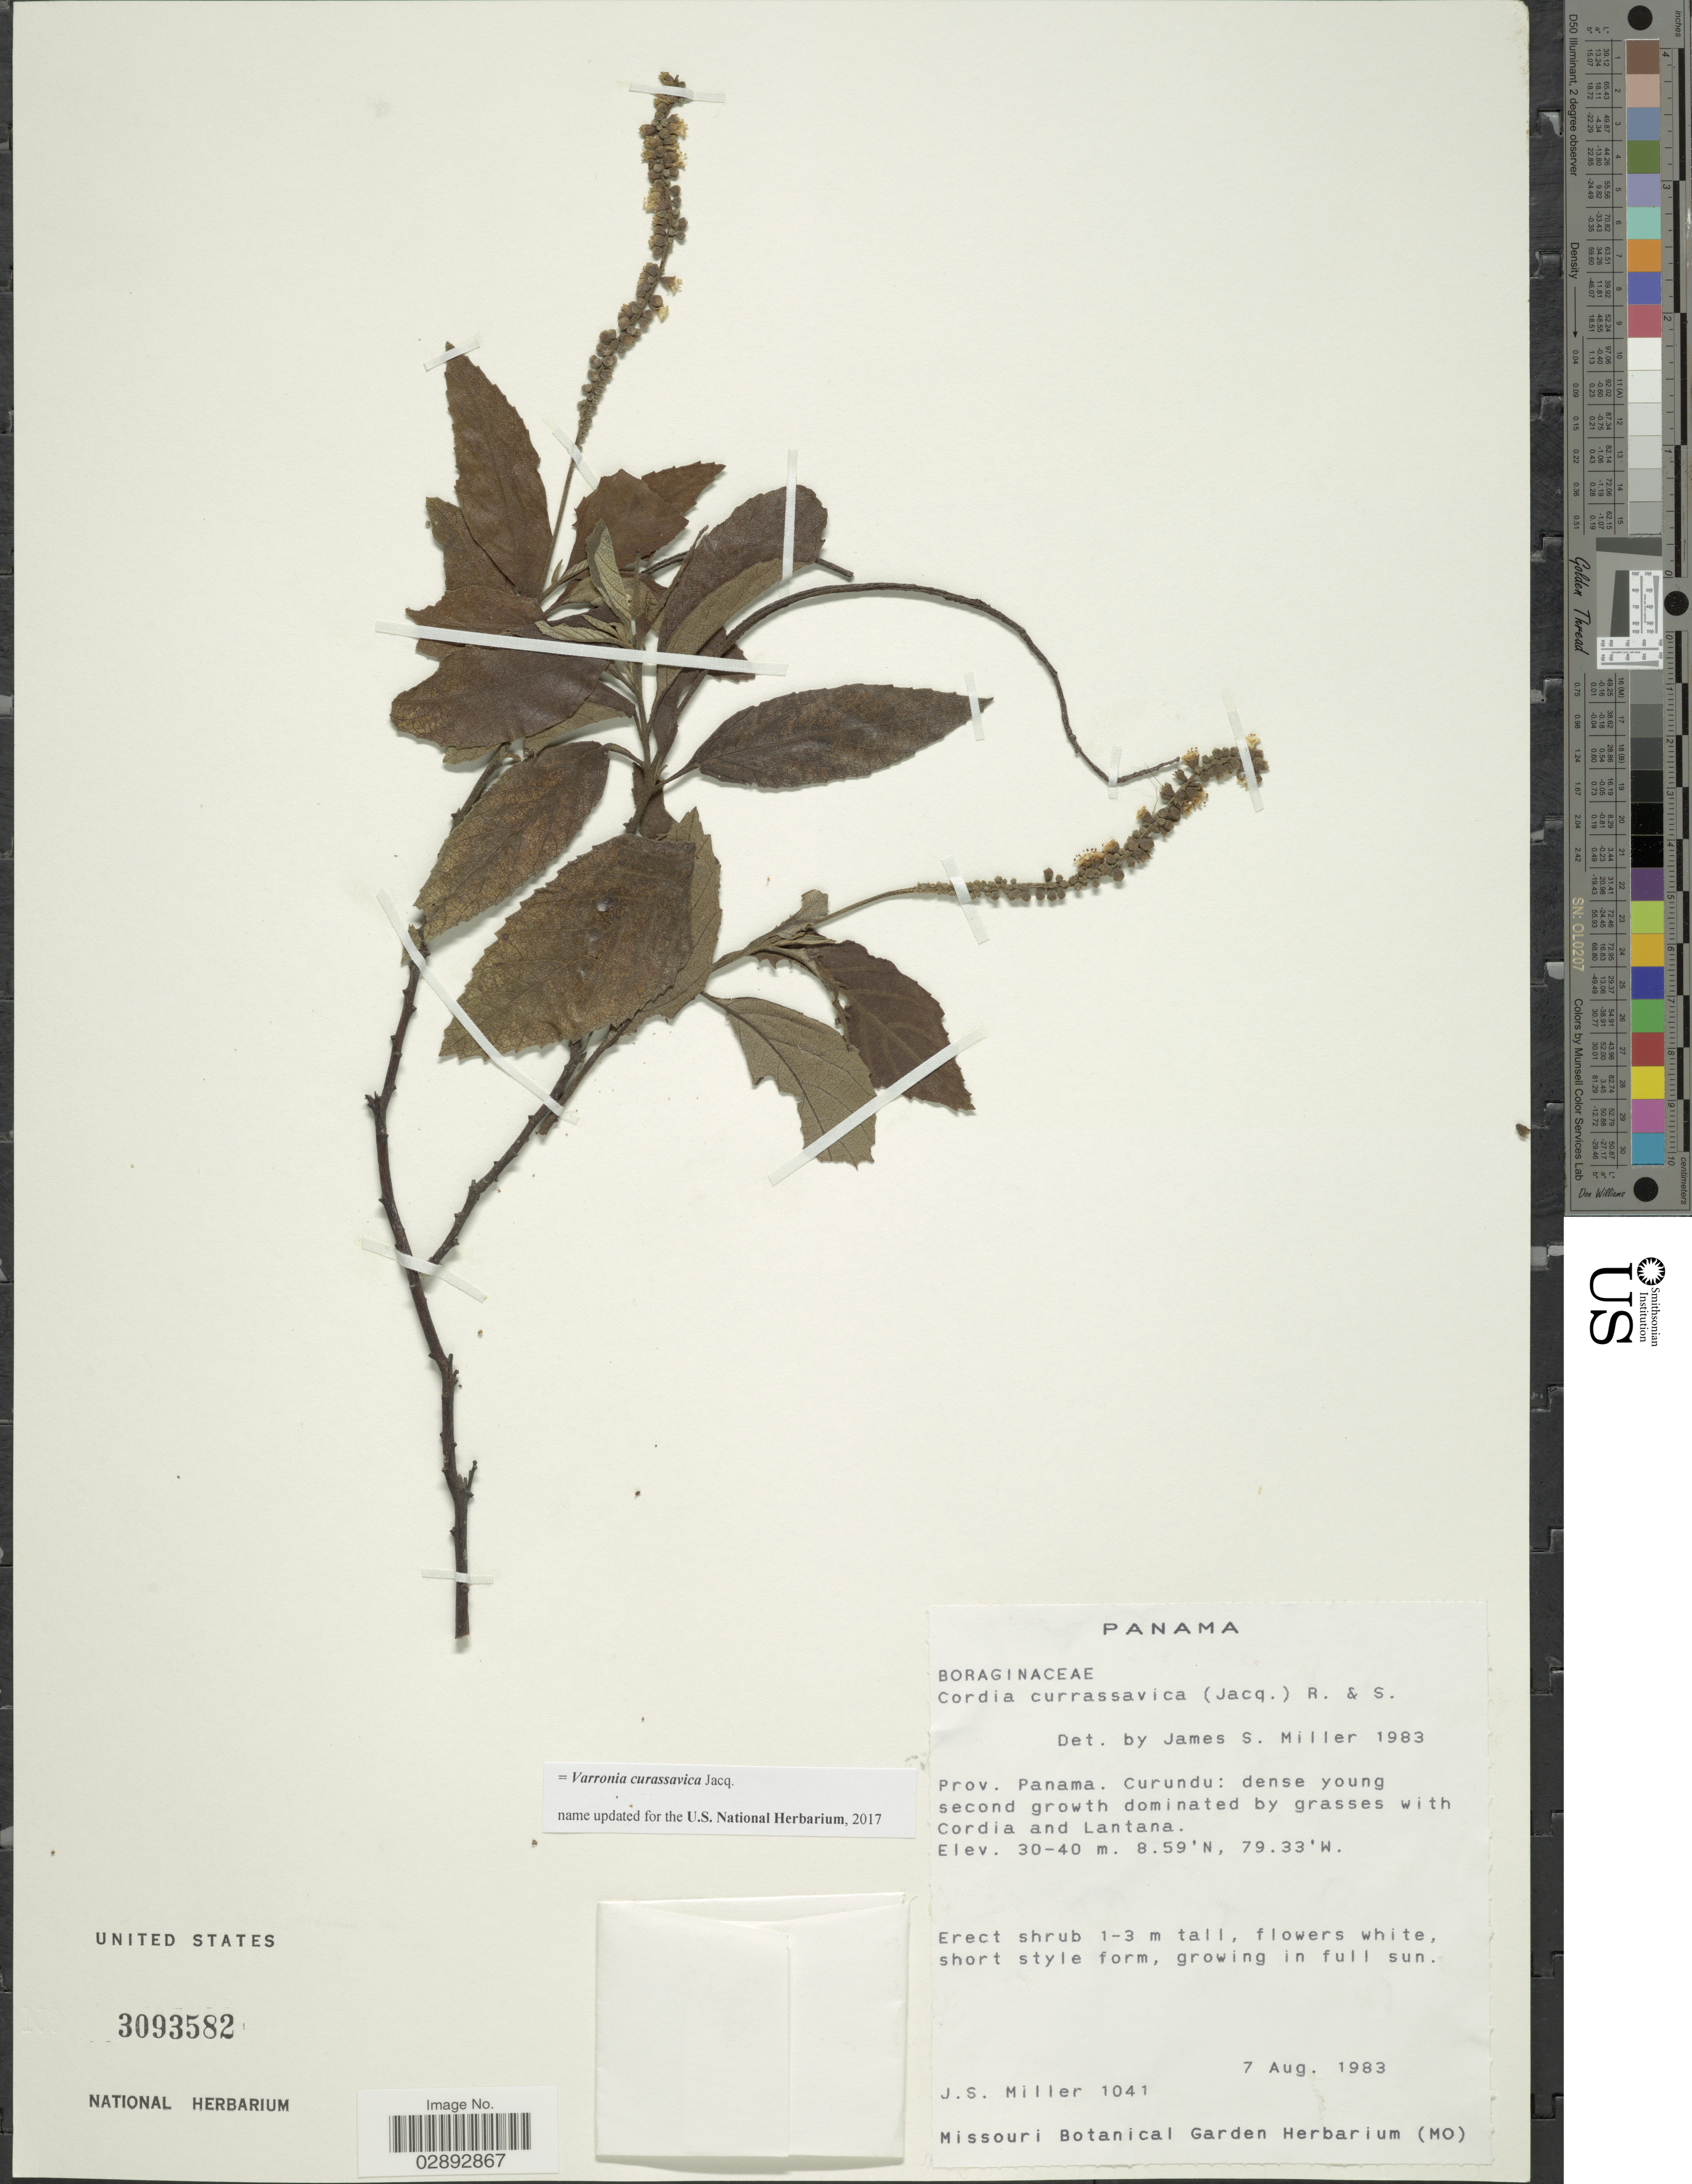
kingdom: Plantae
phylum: Tracheophyta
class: Magnoliopsida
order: Boraginales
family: Cordiaceae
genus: Varronia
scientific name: Varronia curassavica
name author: Jacq.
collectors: J. S. Miller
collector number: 1041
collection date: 1983-08-07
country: Panama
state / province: Panamá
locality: Prov. Panama. Curundu.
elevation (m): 30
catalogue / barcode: US 3093582